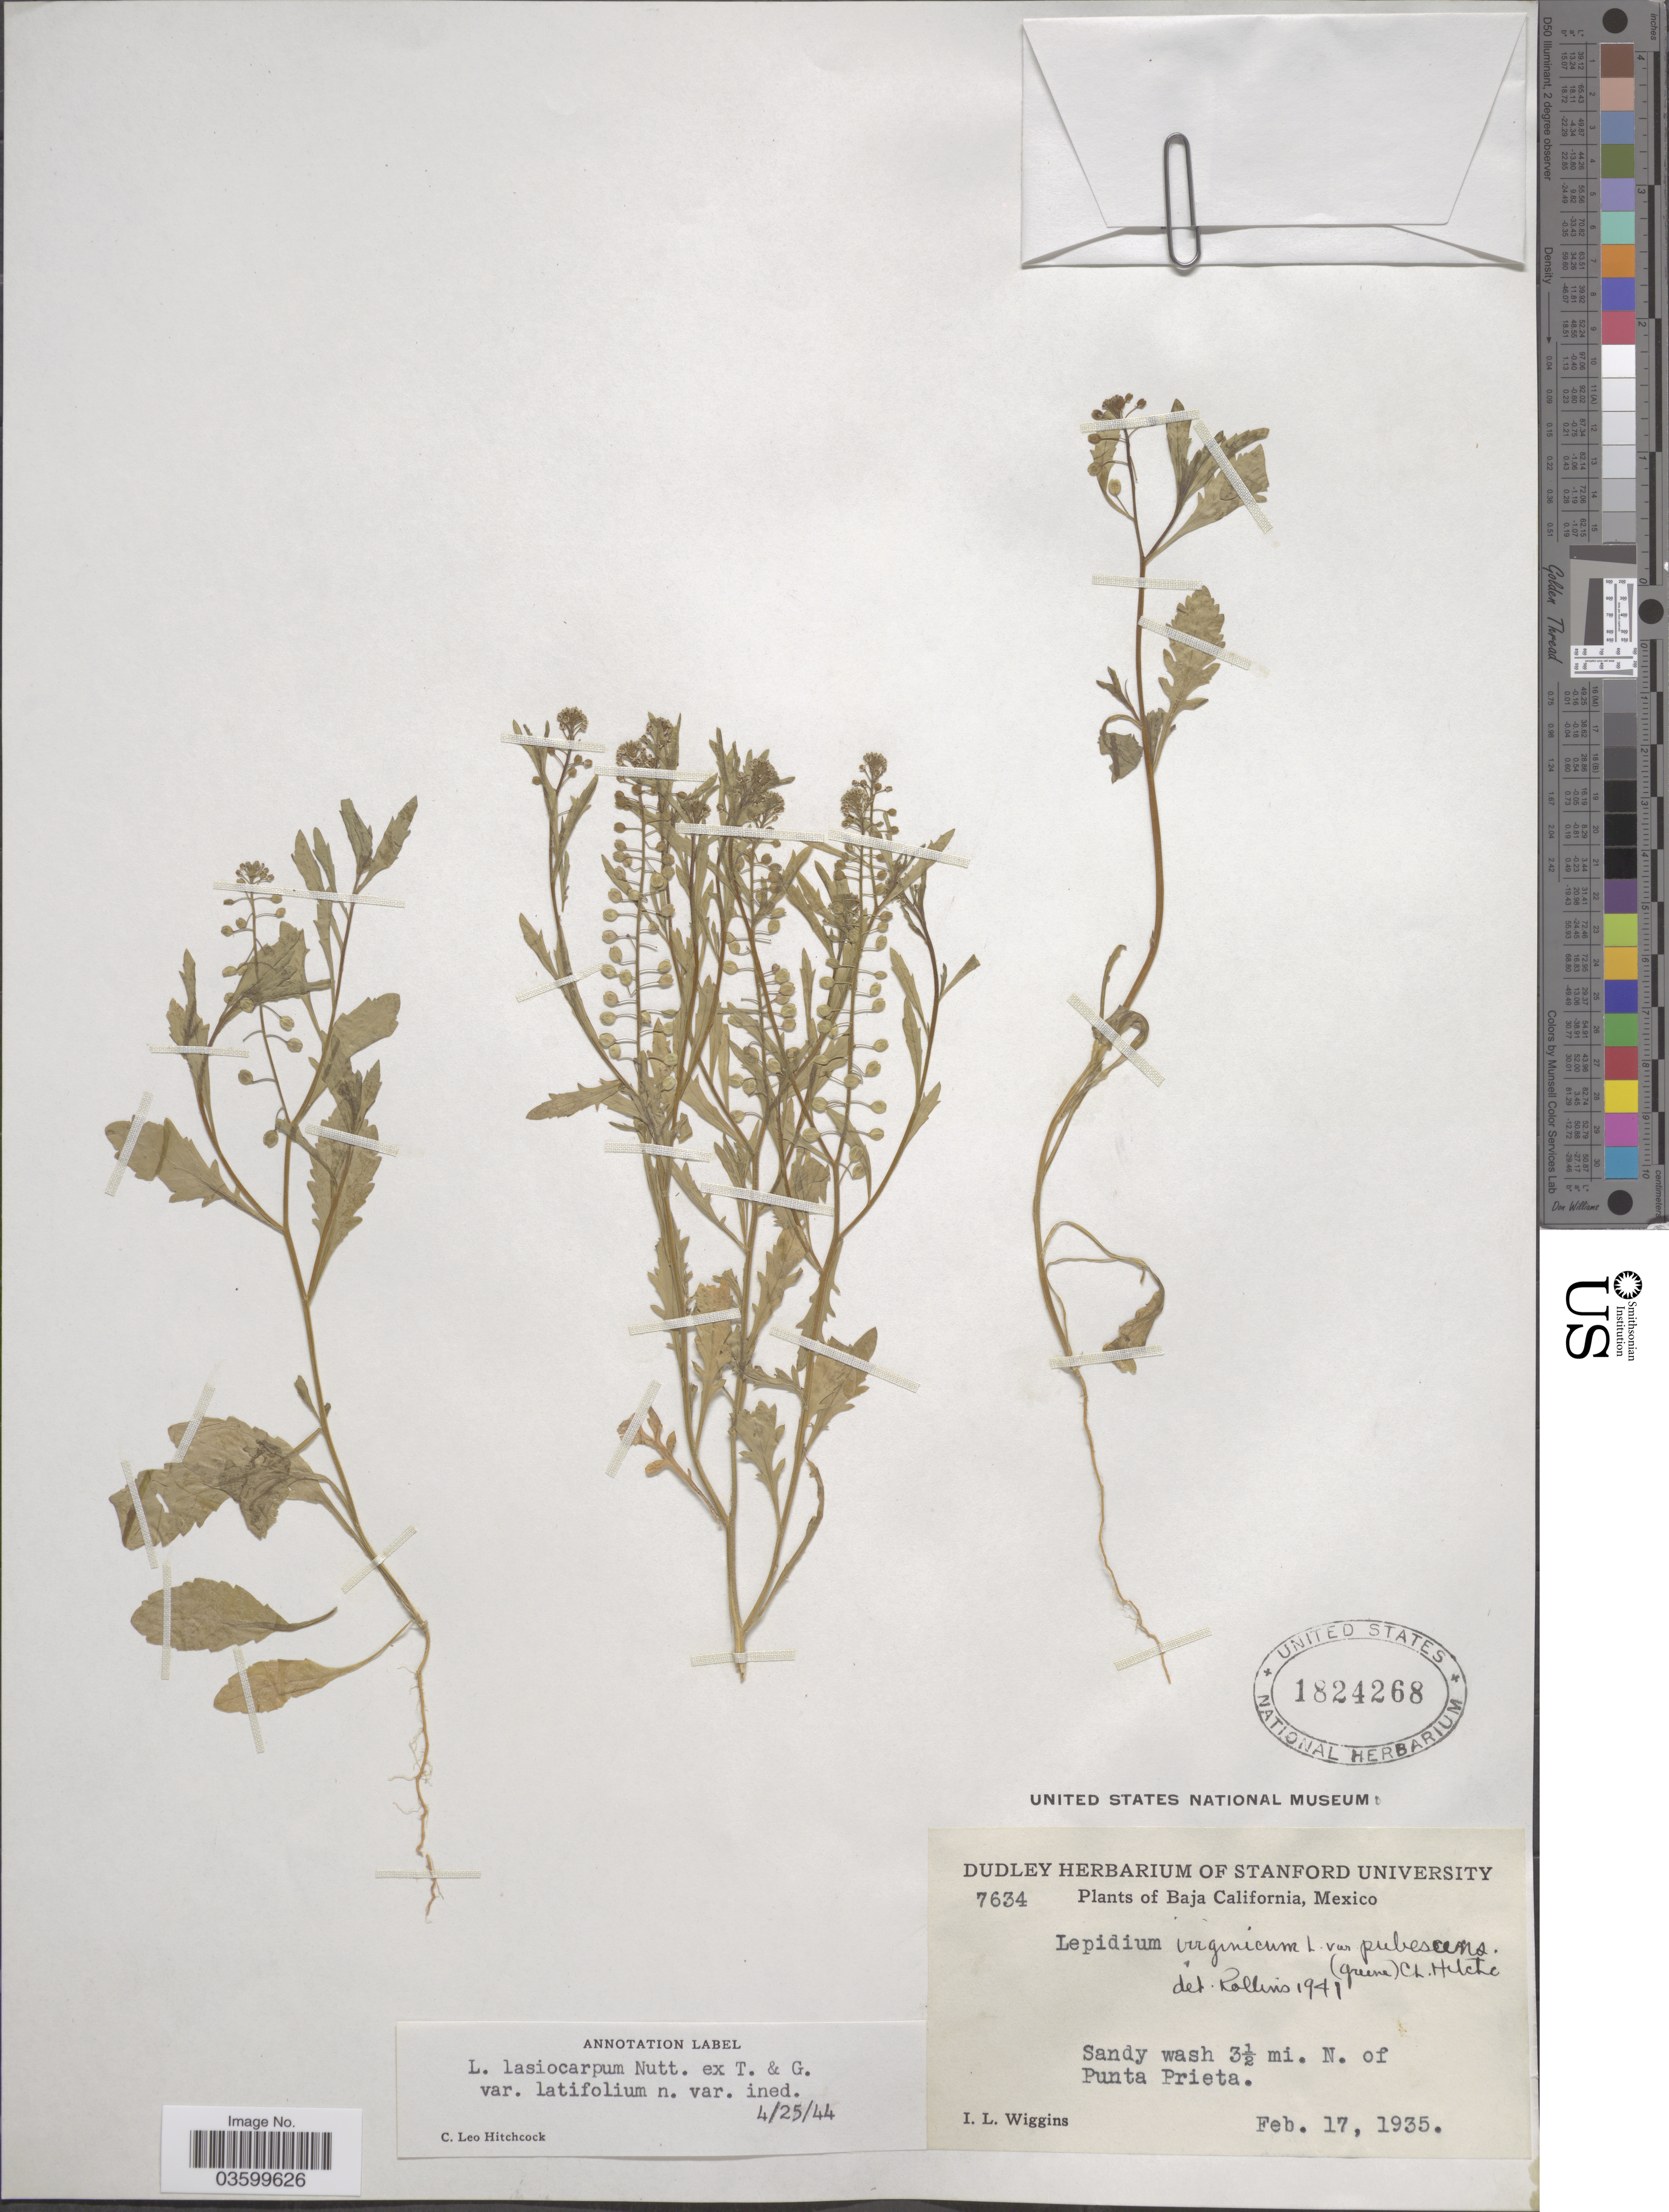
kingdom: Plantae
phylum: Tracheophyta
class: Magnoliopsida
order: Brassicales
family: Brassicaceae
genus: Lepidium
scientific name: Lepidium lasiocarpum var. latifolium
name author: C.L. Hitchc.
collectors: I. L. Wiggins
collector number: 7634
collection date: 1935-02-17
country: Mexico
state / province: Baja California Norte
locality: Sandy wash 3½ mi. N. of Punta Prieta.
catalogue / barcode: US 1824268